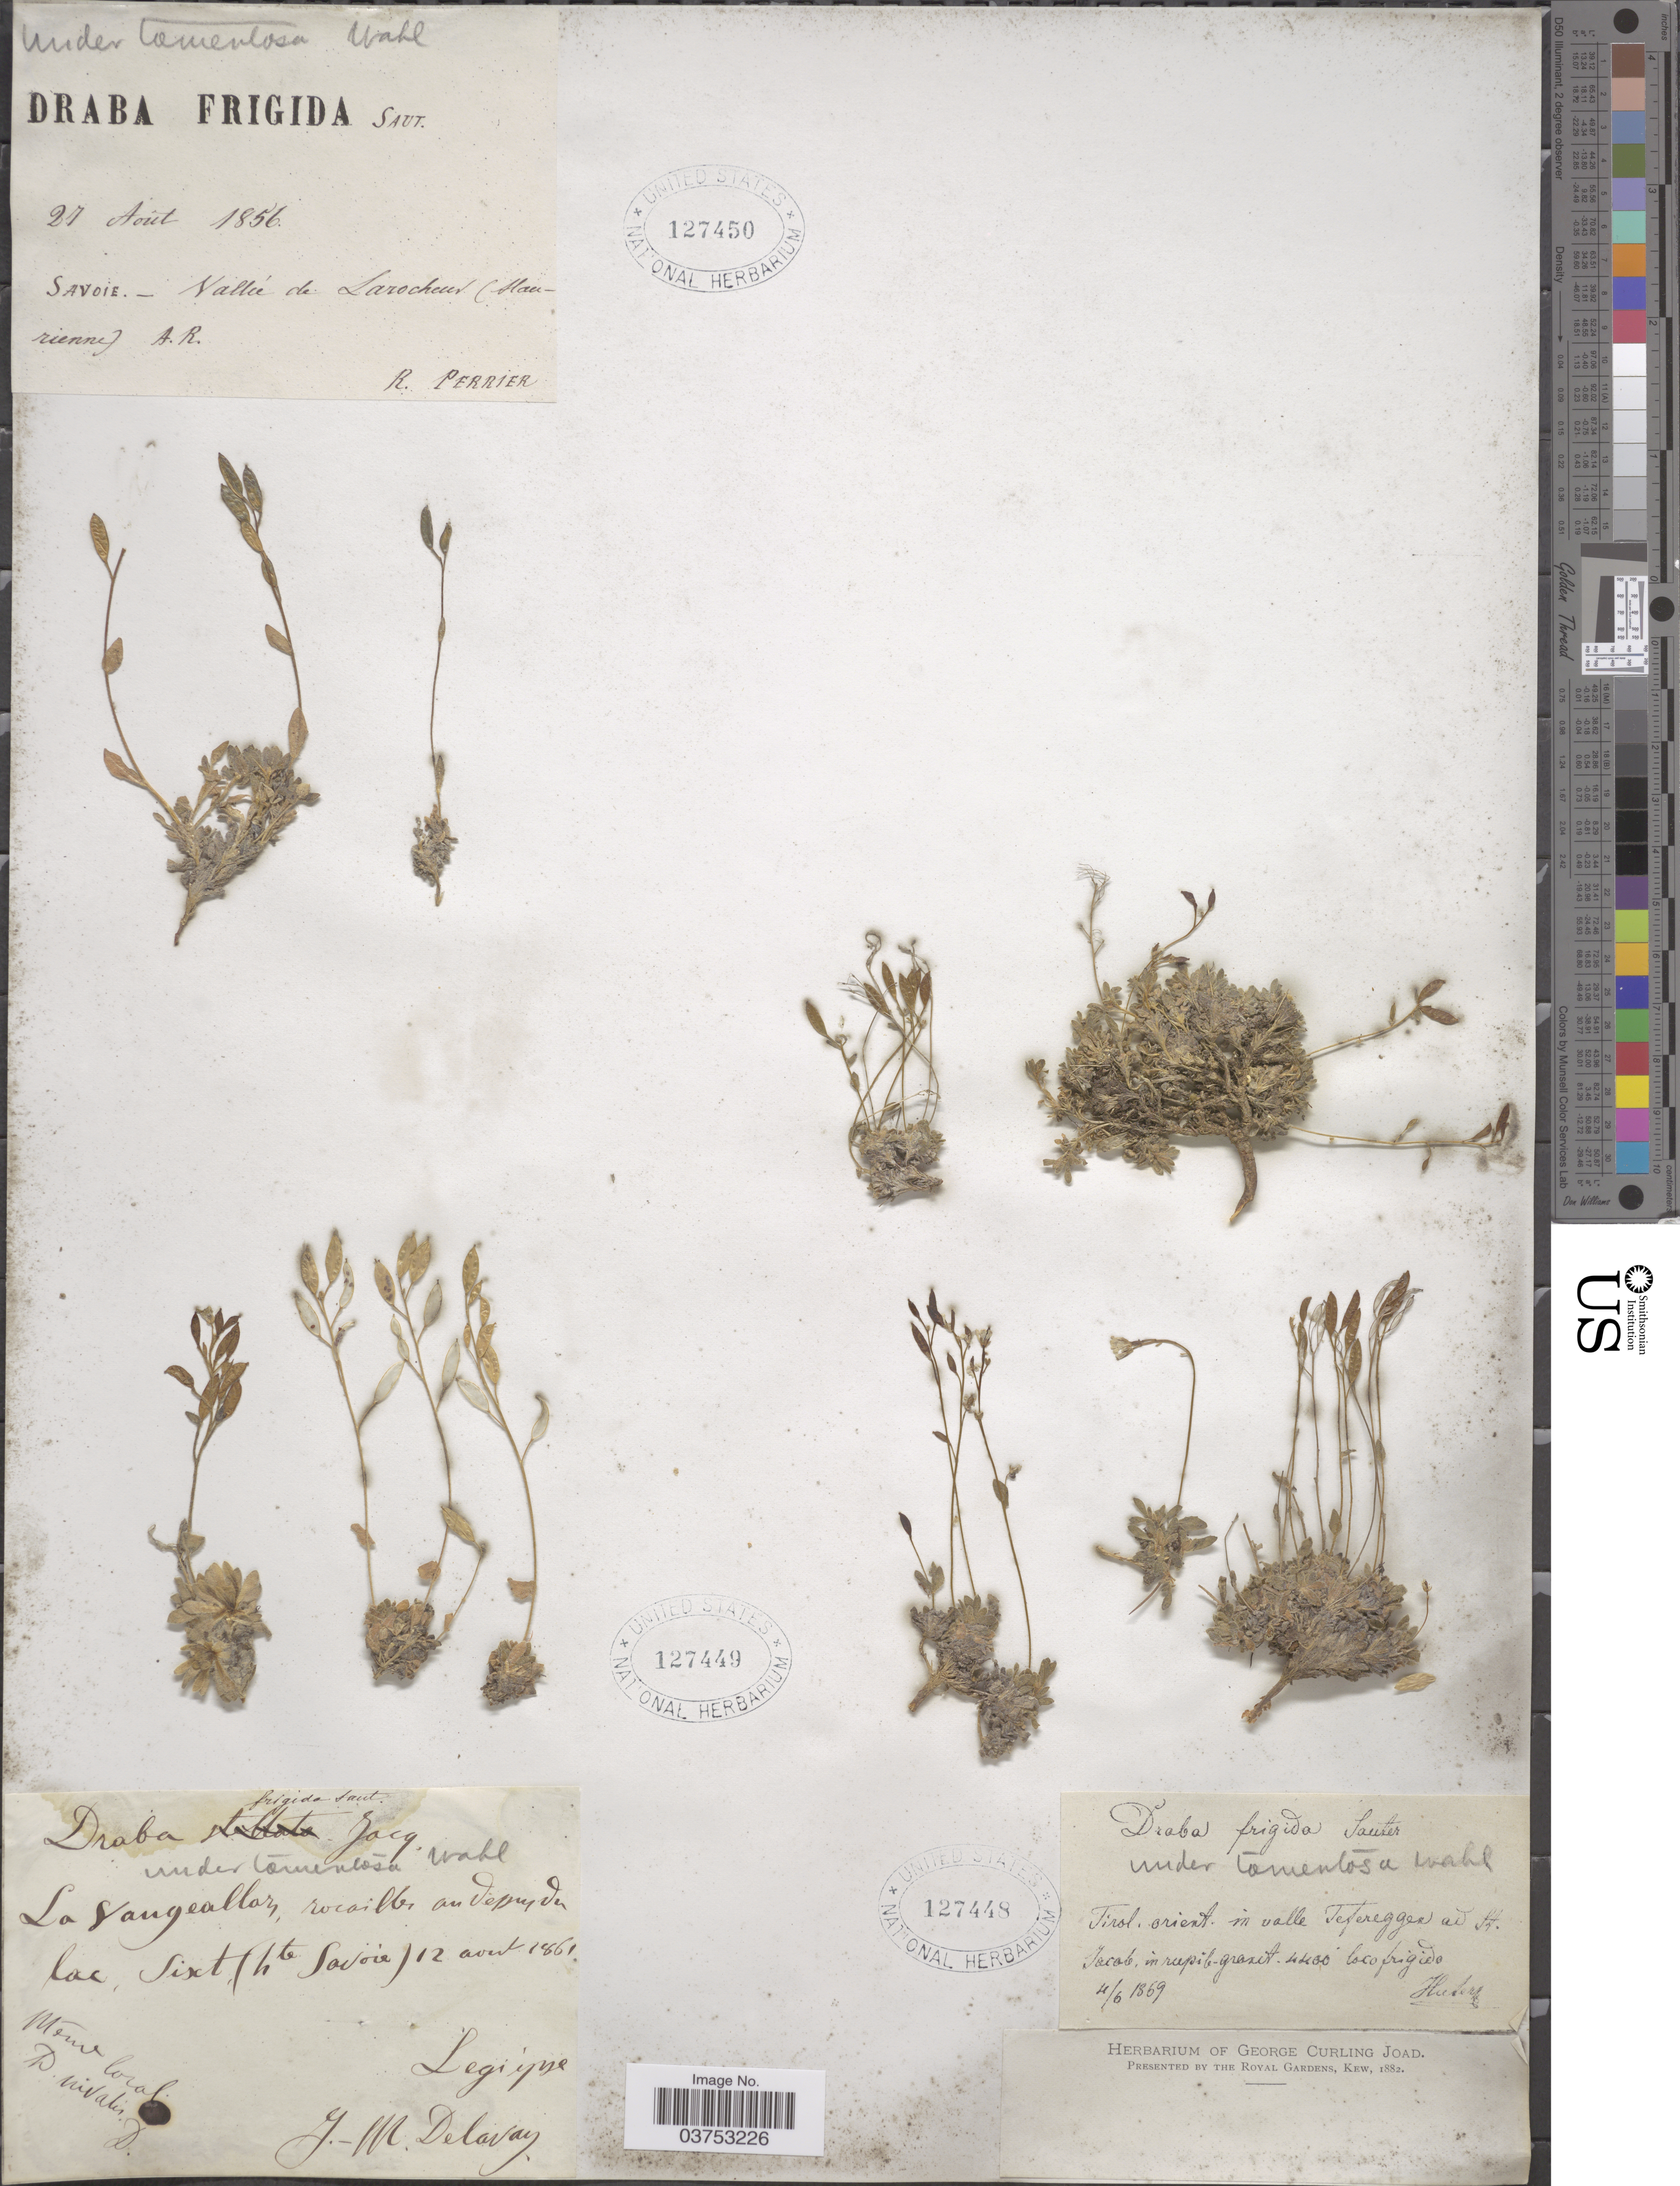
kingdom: Plantae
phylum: Tracheophyta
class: Magnoliopsida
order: Brassicales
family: Brassicaceae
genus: Draba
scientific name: Draba frigida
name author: Saut.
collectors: -. Huter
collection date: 1869-06-04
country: Austria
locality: Tirol orient. in valle Tefereggen [Defereggen] ad St. Jacob in rupib-grant.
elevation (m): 1341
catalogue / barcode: US 127448-3